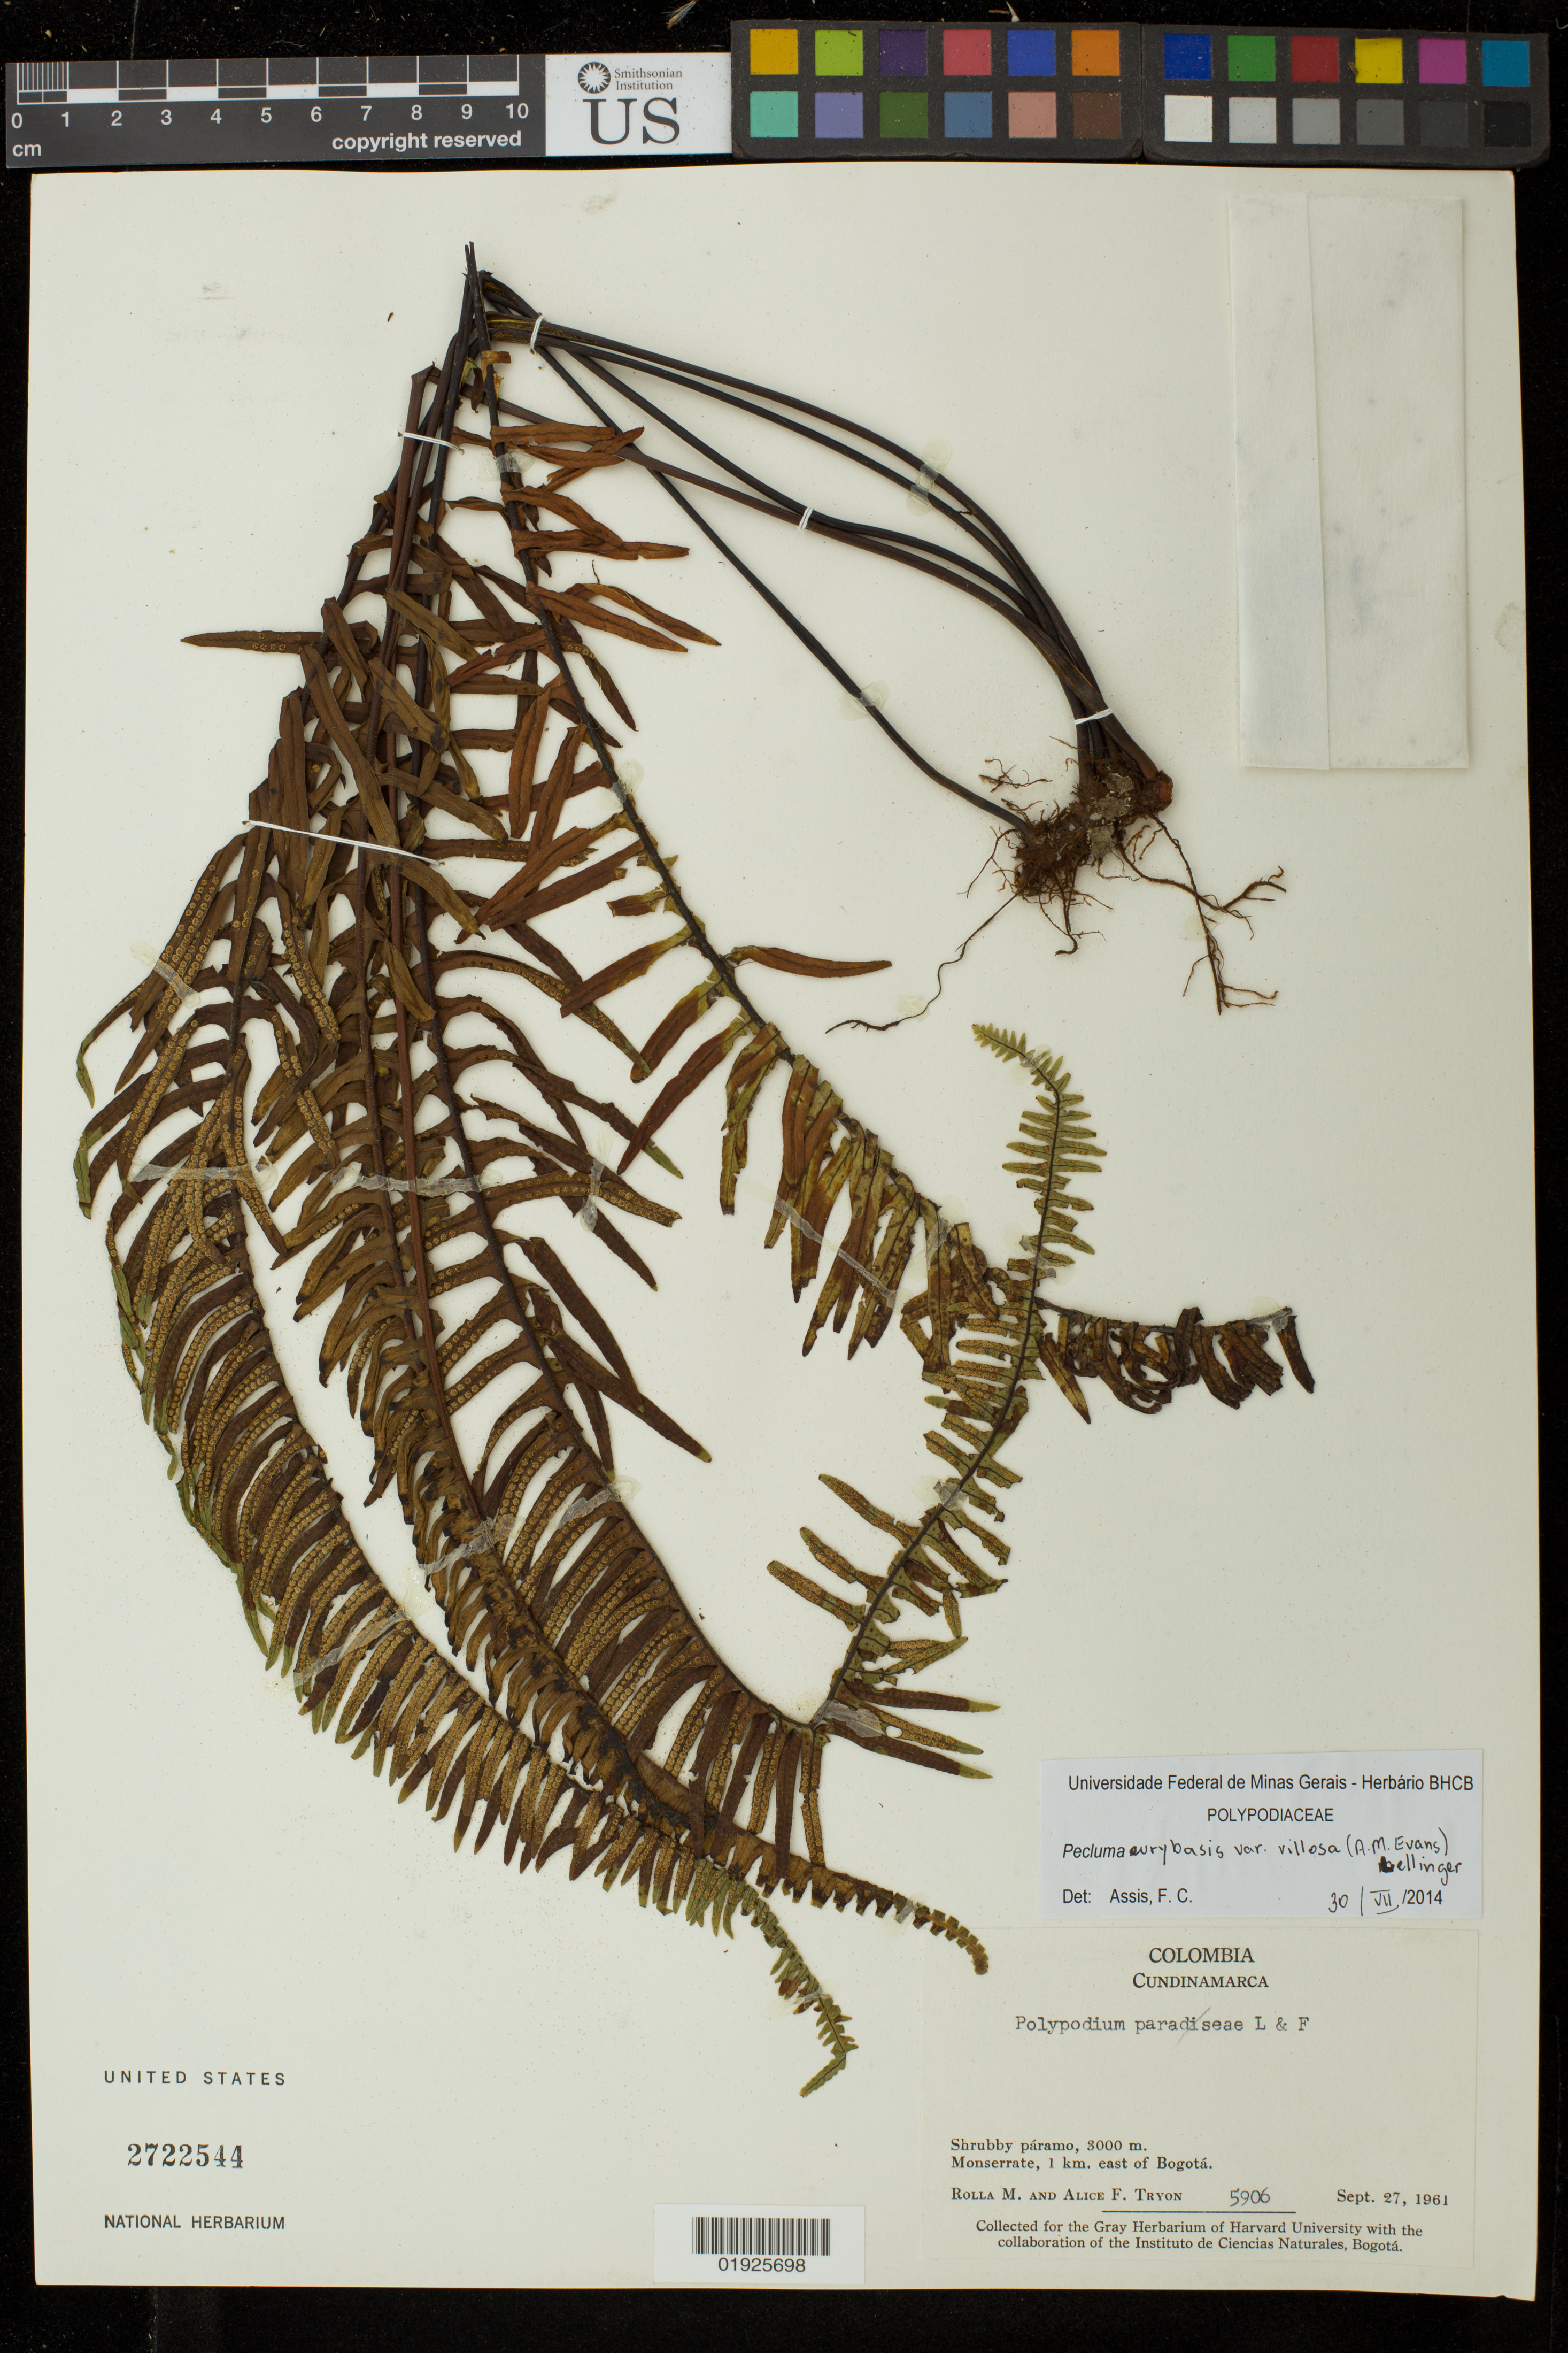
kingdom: Plantae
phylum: Tracheophyta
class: Polypodiopsida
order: Polypodiales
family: Polypodiaceae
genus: Pecluma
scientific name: Pecluma eurybasis var. villosa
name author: (A.M. Evans) Lellinger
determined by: Assis, F. C.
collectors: R. M. Tryon & A. F. Tryon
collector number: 5906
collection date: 1961-09-27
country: Colombia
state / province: Cundinamarca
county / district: Bogota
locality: Monserrate, 1 km east of Bogota.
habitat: Shrubby paramo.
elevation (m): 3000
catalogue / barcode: US 2722544